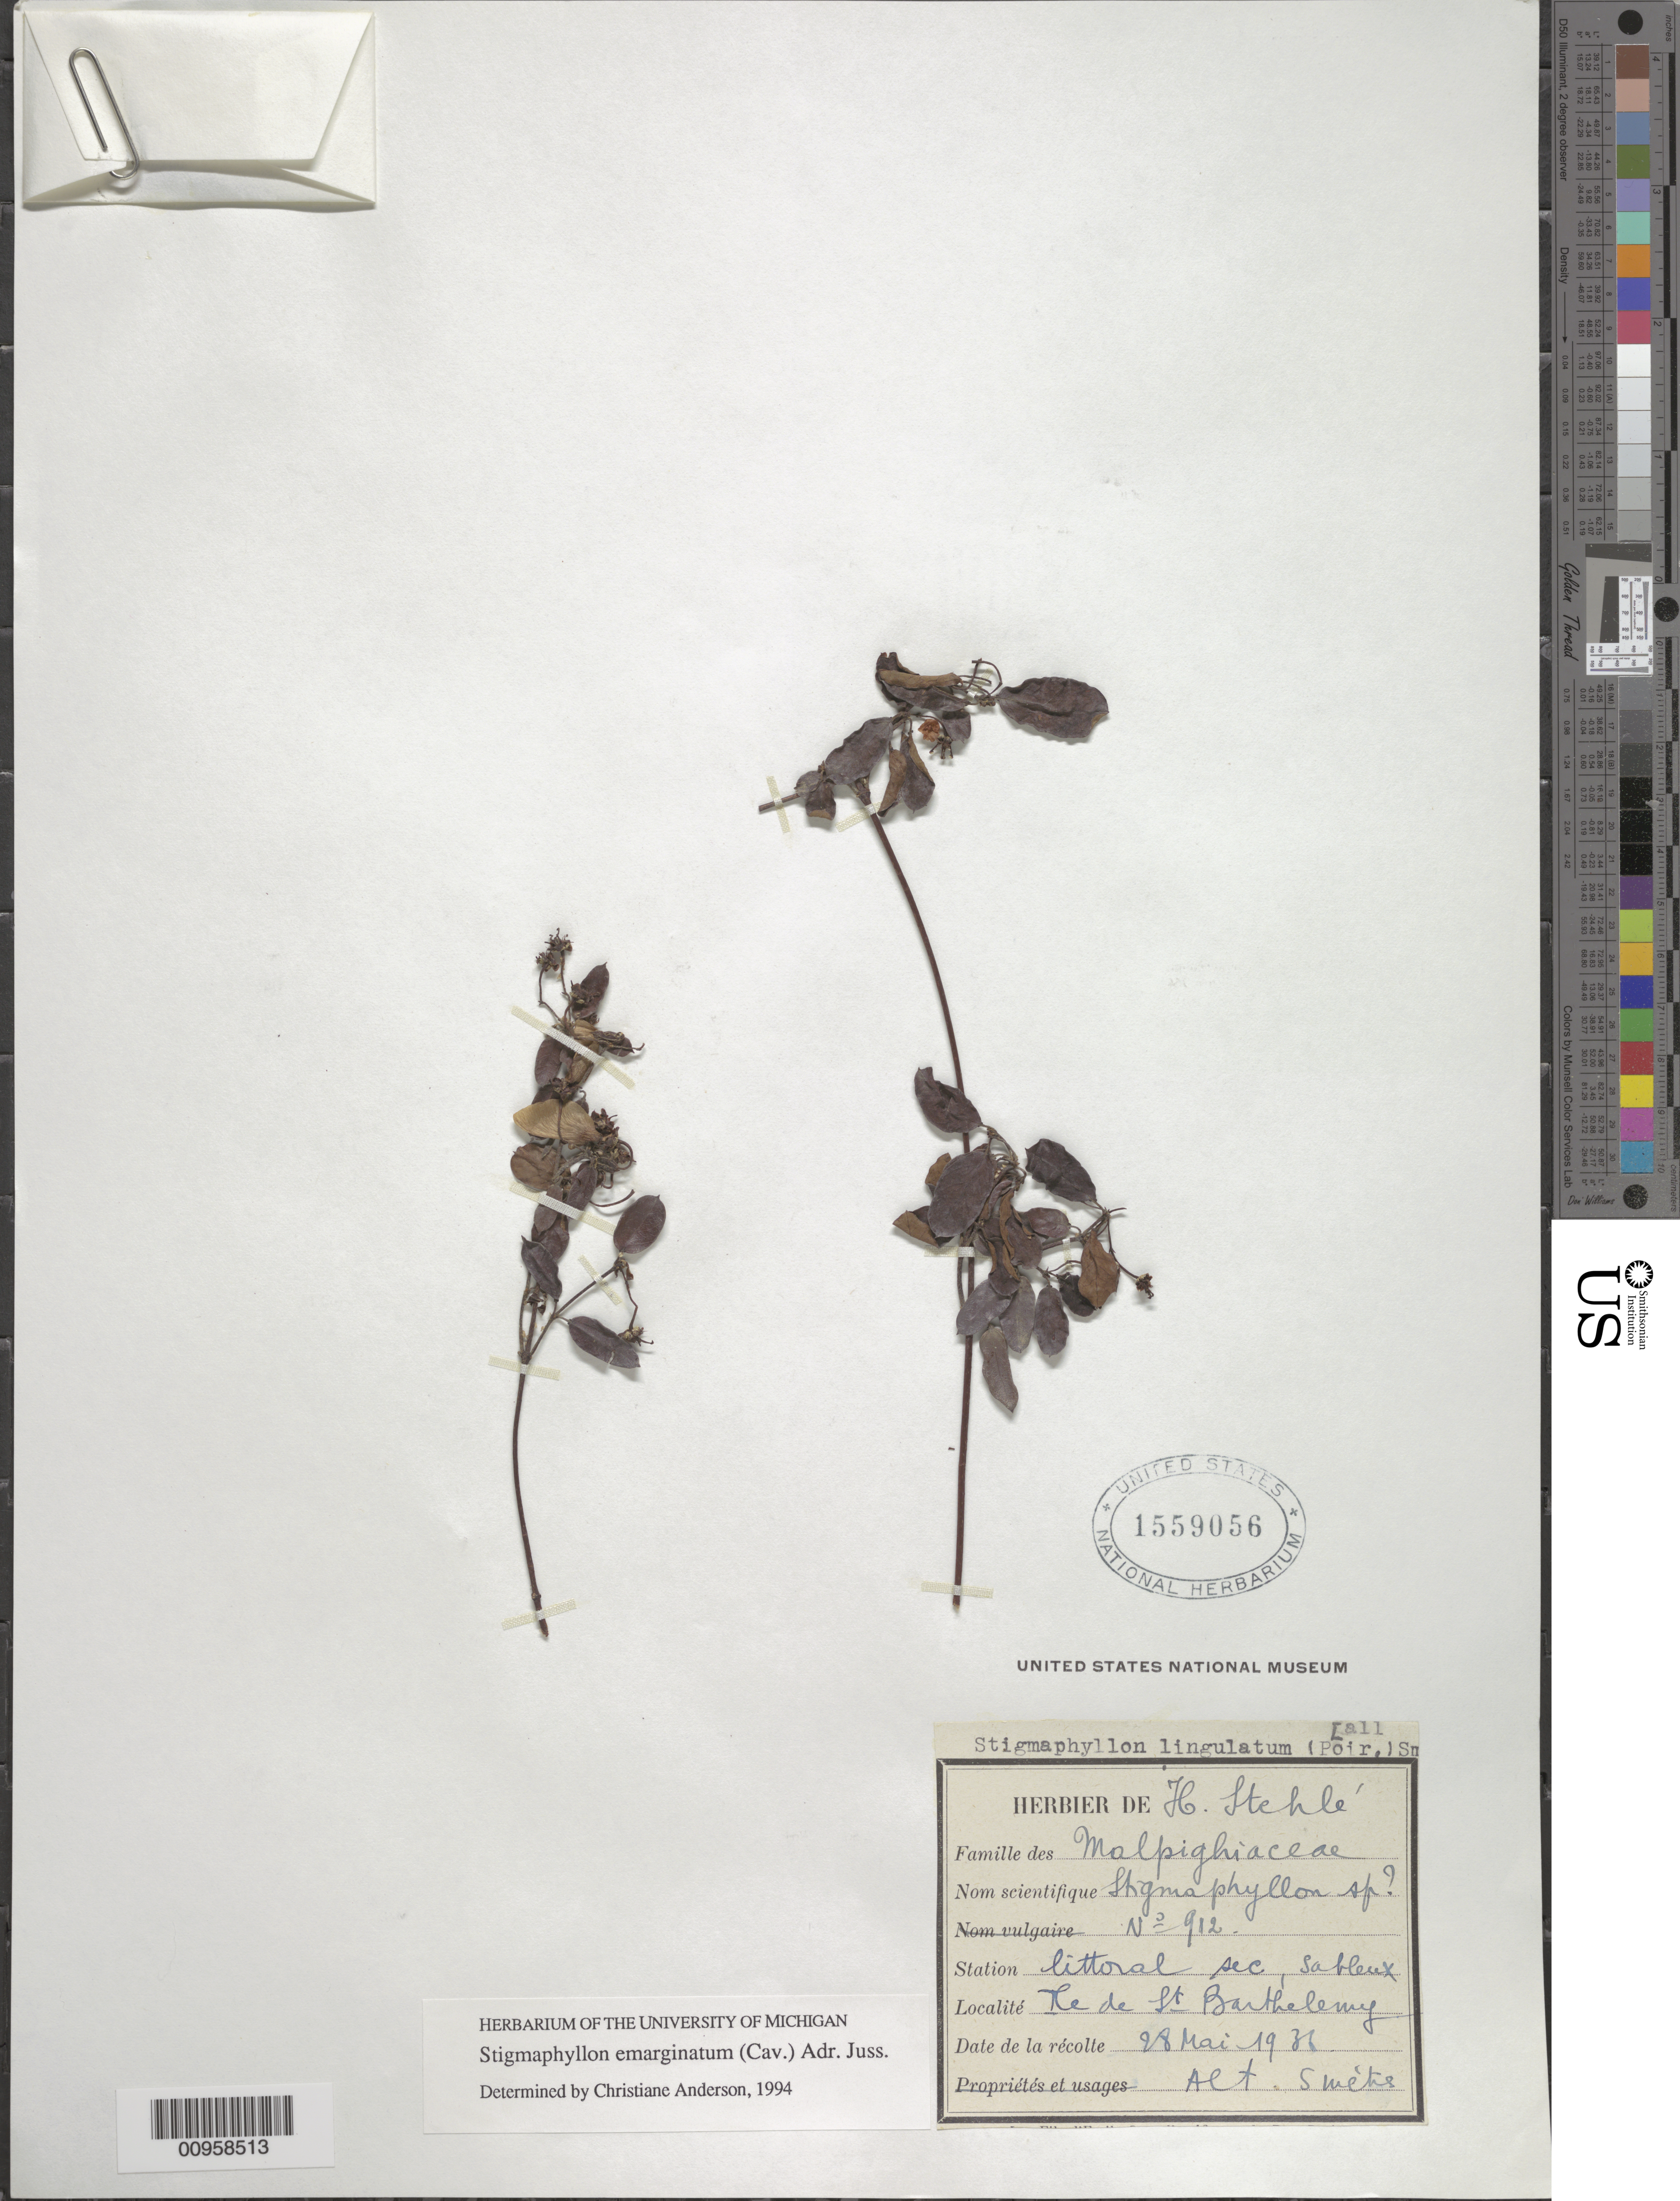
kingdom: Plantae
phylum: Tracheophyta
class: Magnoliopsida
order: Malpighiales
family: Malpighiaceae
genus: Stigmaphyllon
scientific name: Stigmaphyllon emarginatum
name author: (Cav.) A. Juss.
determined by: Anderson, C.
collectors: H. Stehlé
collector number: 912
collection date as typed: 28 May 1936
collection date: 1936-05-28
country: Saint Barthélemy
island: St. Barthélemy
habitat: Littoral sec, sableux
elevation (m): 5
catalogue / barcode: US 1559056